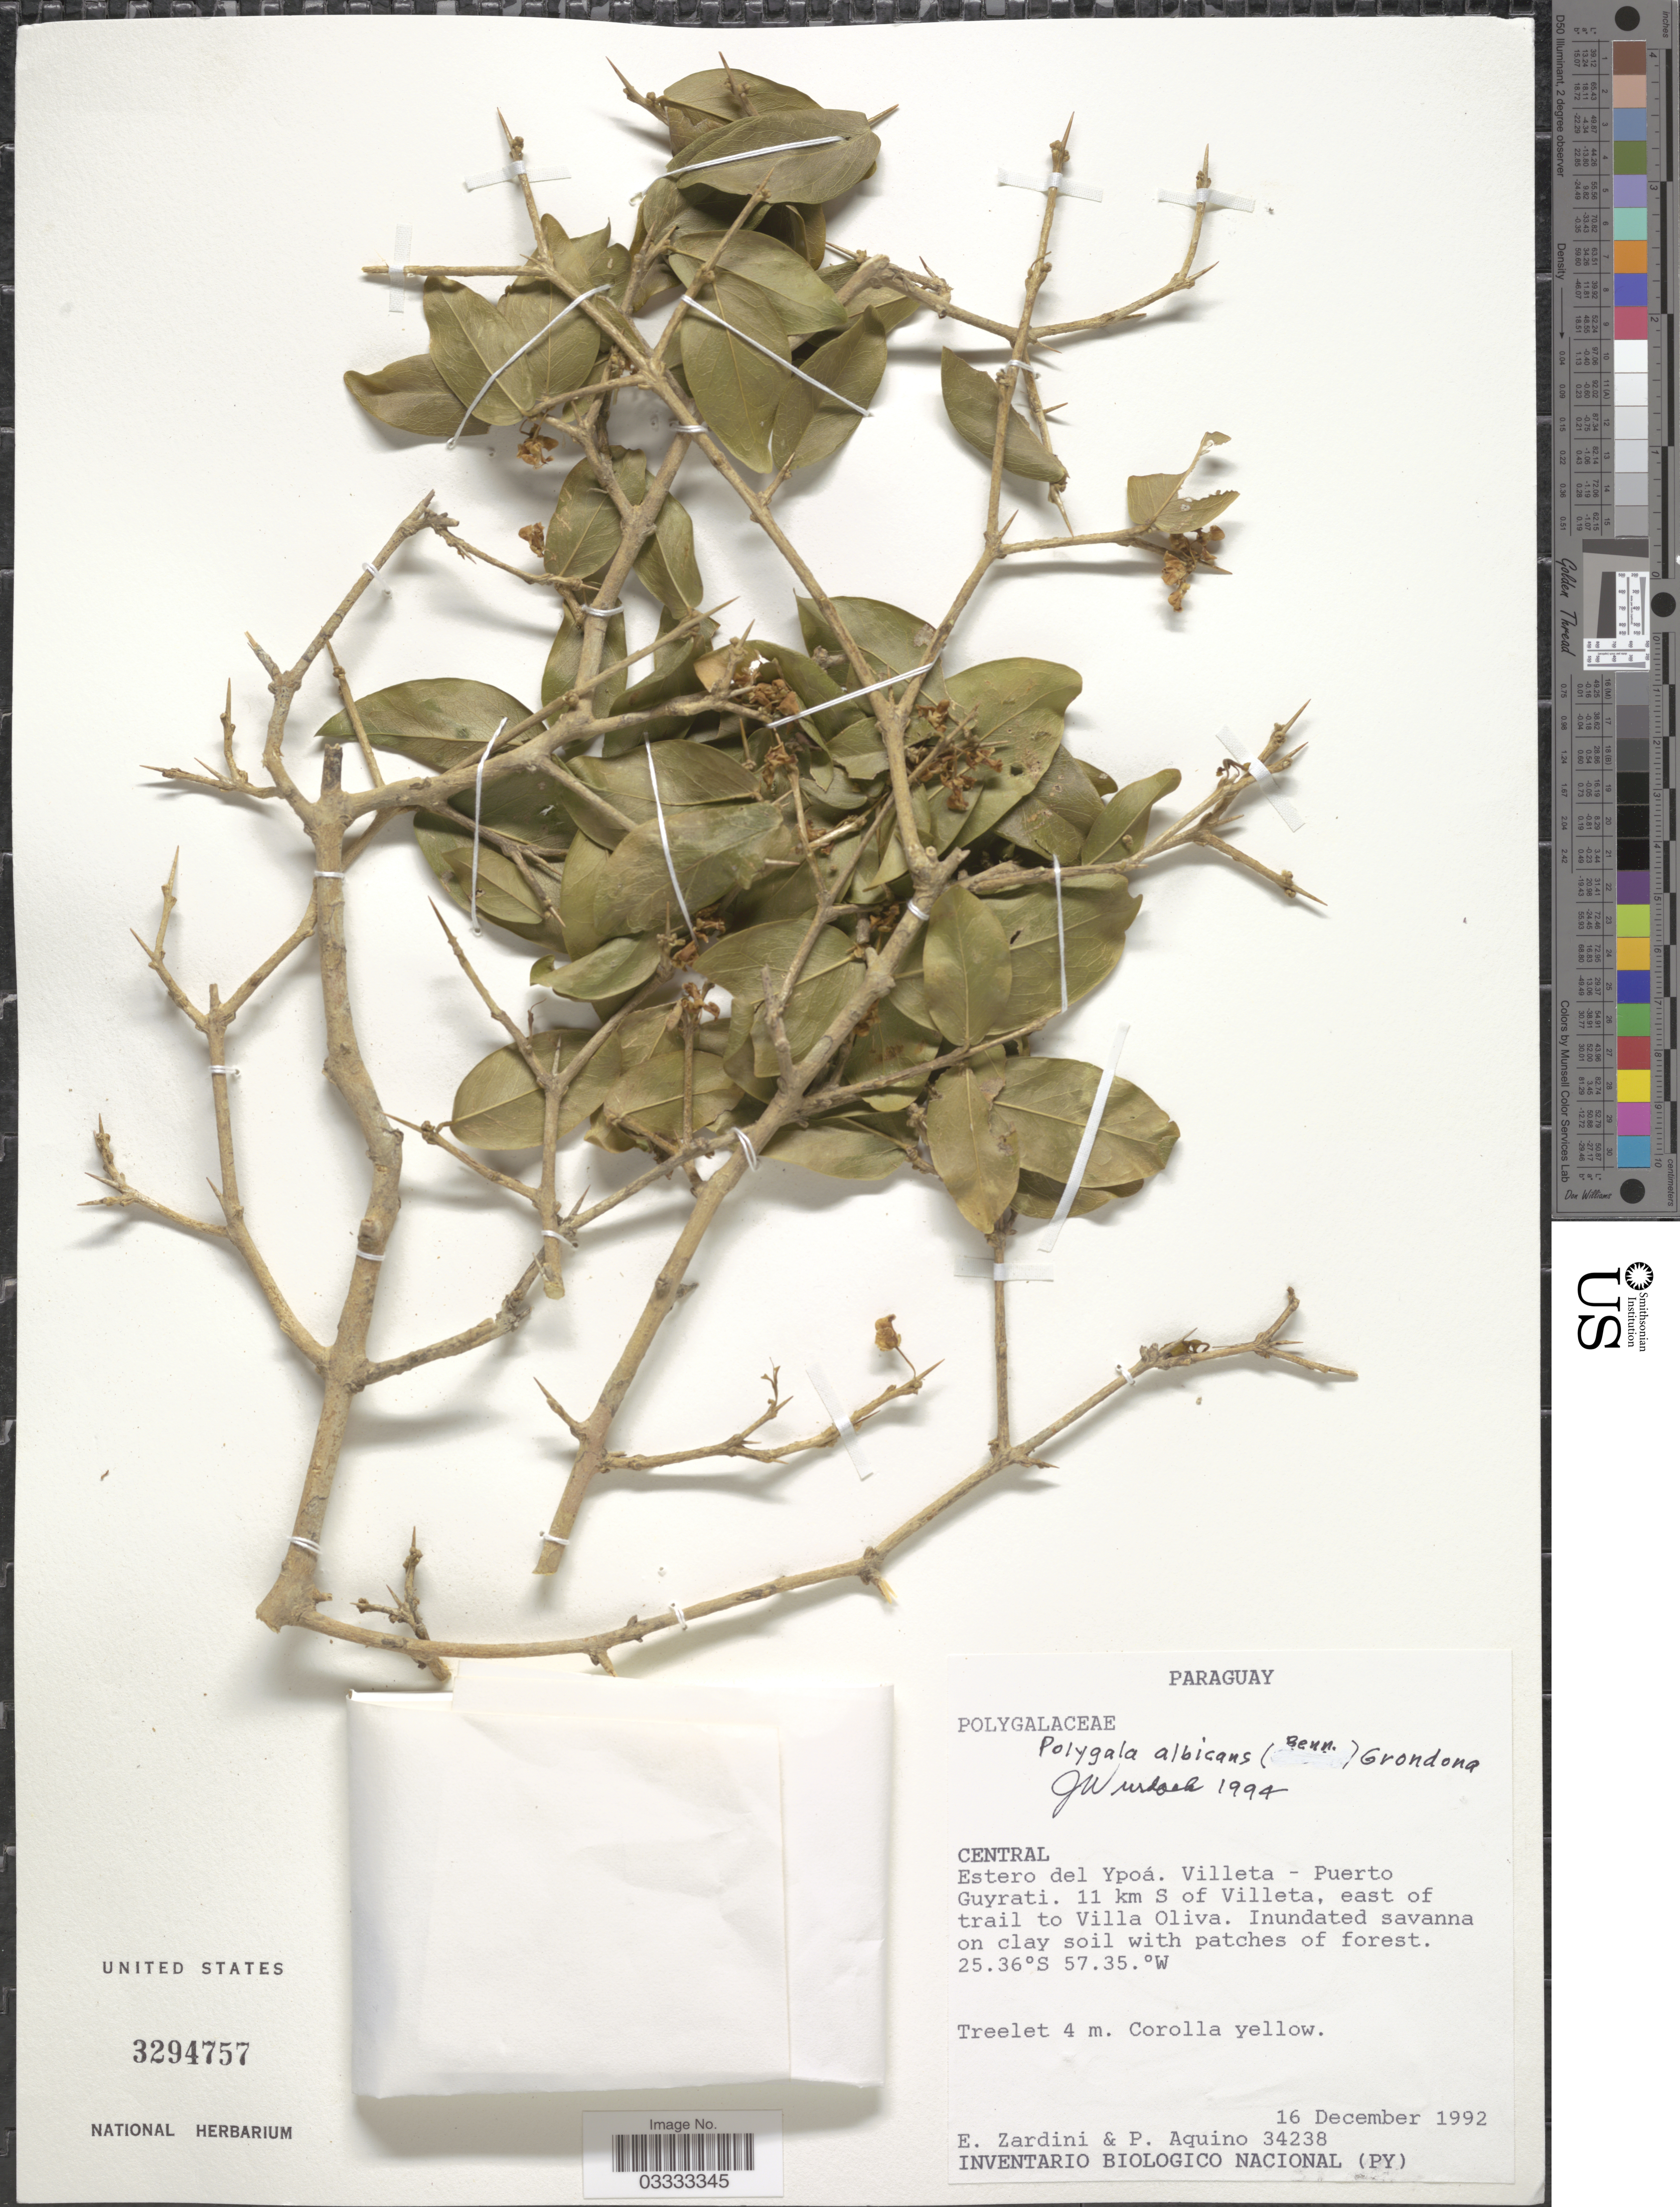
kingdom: Plantae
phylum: Tracheophyta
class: Magnoliopsida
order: Fabales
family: Polygalaceae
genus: Acanthocladus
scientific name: Acanthocladus dichromus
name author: (Steud.) J.F.B. Pastore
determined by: Strong, Mark T., (BOT), Smithsonian Institution - National Museum of Natural History (UNITED STATES)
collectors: E. Zardini & P. Aquino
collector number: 34238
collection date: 1992-12-16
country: Paraguay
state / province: Central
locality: Estero del Ypoá. Villeta - Puerto Guyrati. 11 km S of Villeta, east of trail to Villa Oliva.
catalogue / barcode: US 3294757